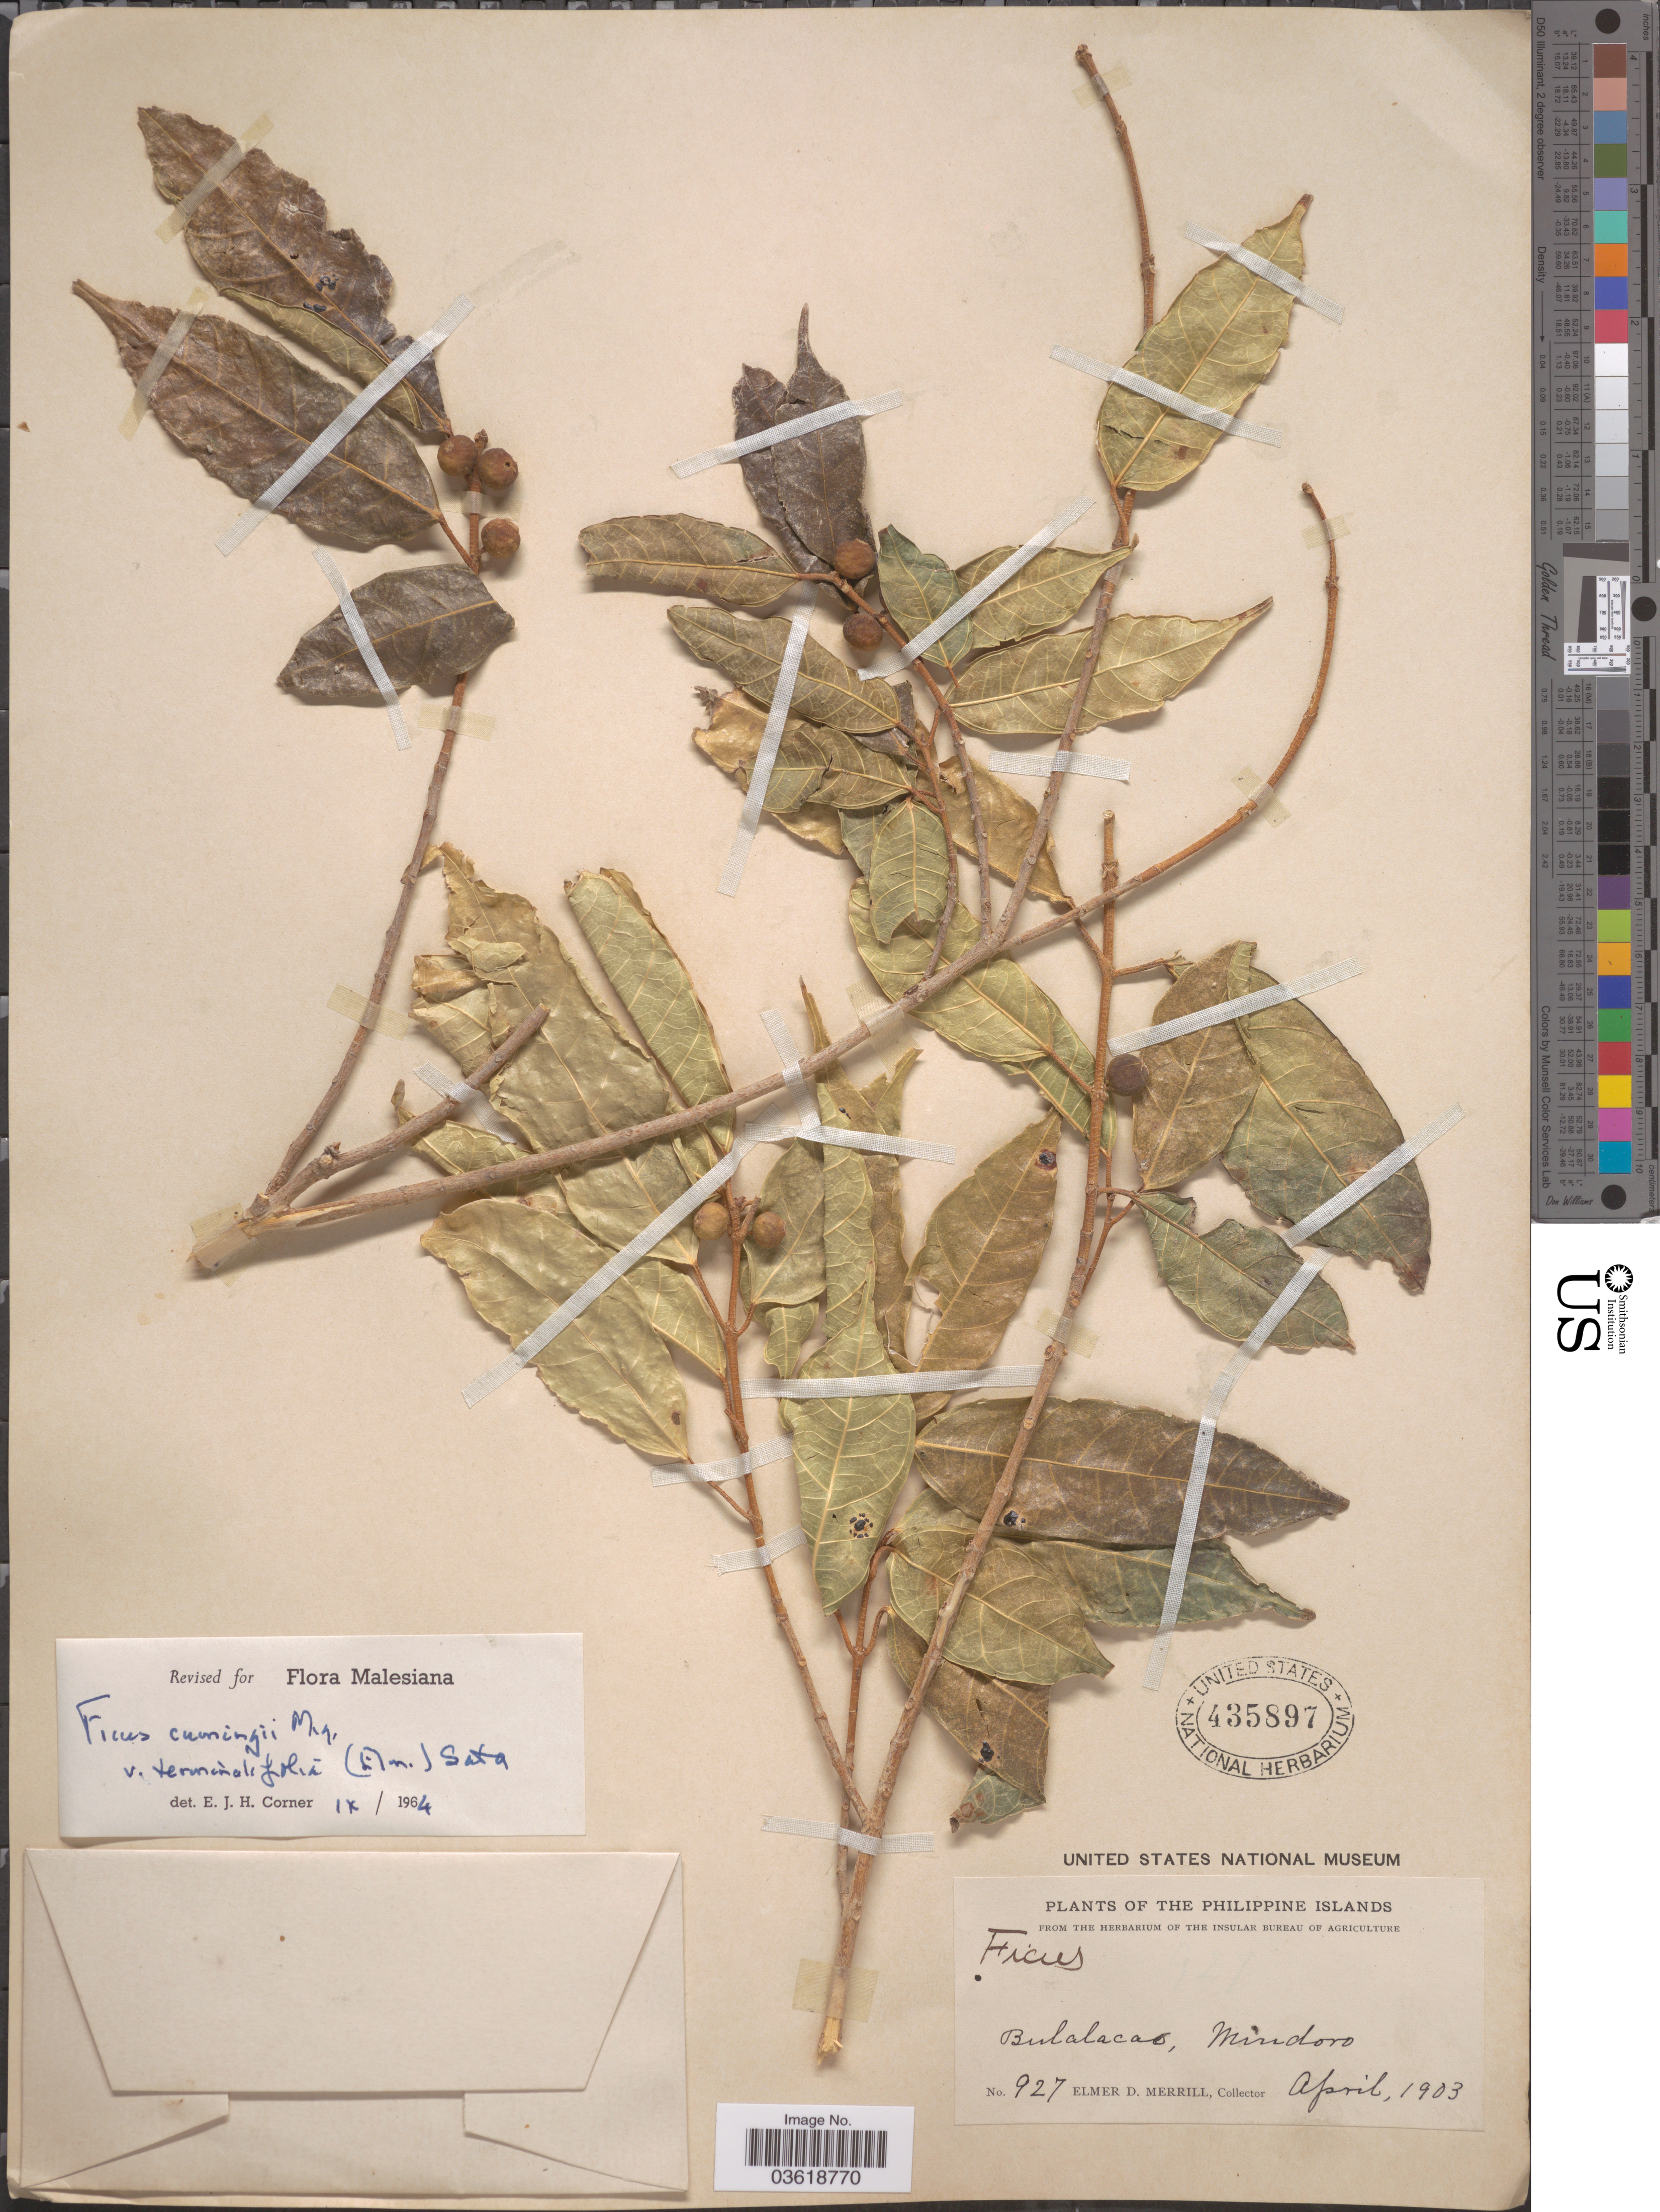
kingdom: Plantae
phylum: Tracheophyta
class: Magnoliopsida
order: Rosales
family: Moraceae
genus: Ficus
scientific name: Ficus cumingii var. terminalifolia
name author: (Elmer) Sata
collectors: E. D. Merrill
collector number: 927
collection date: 1903-04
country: Philippines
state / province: Mimaropa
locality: Philippine Islands. Bulalacao, Mindoro.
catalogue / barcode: US 435897